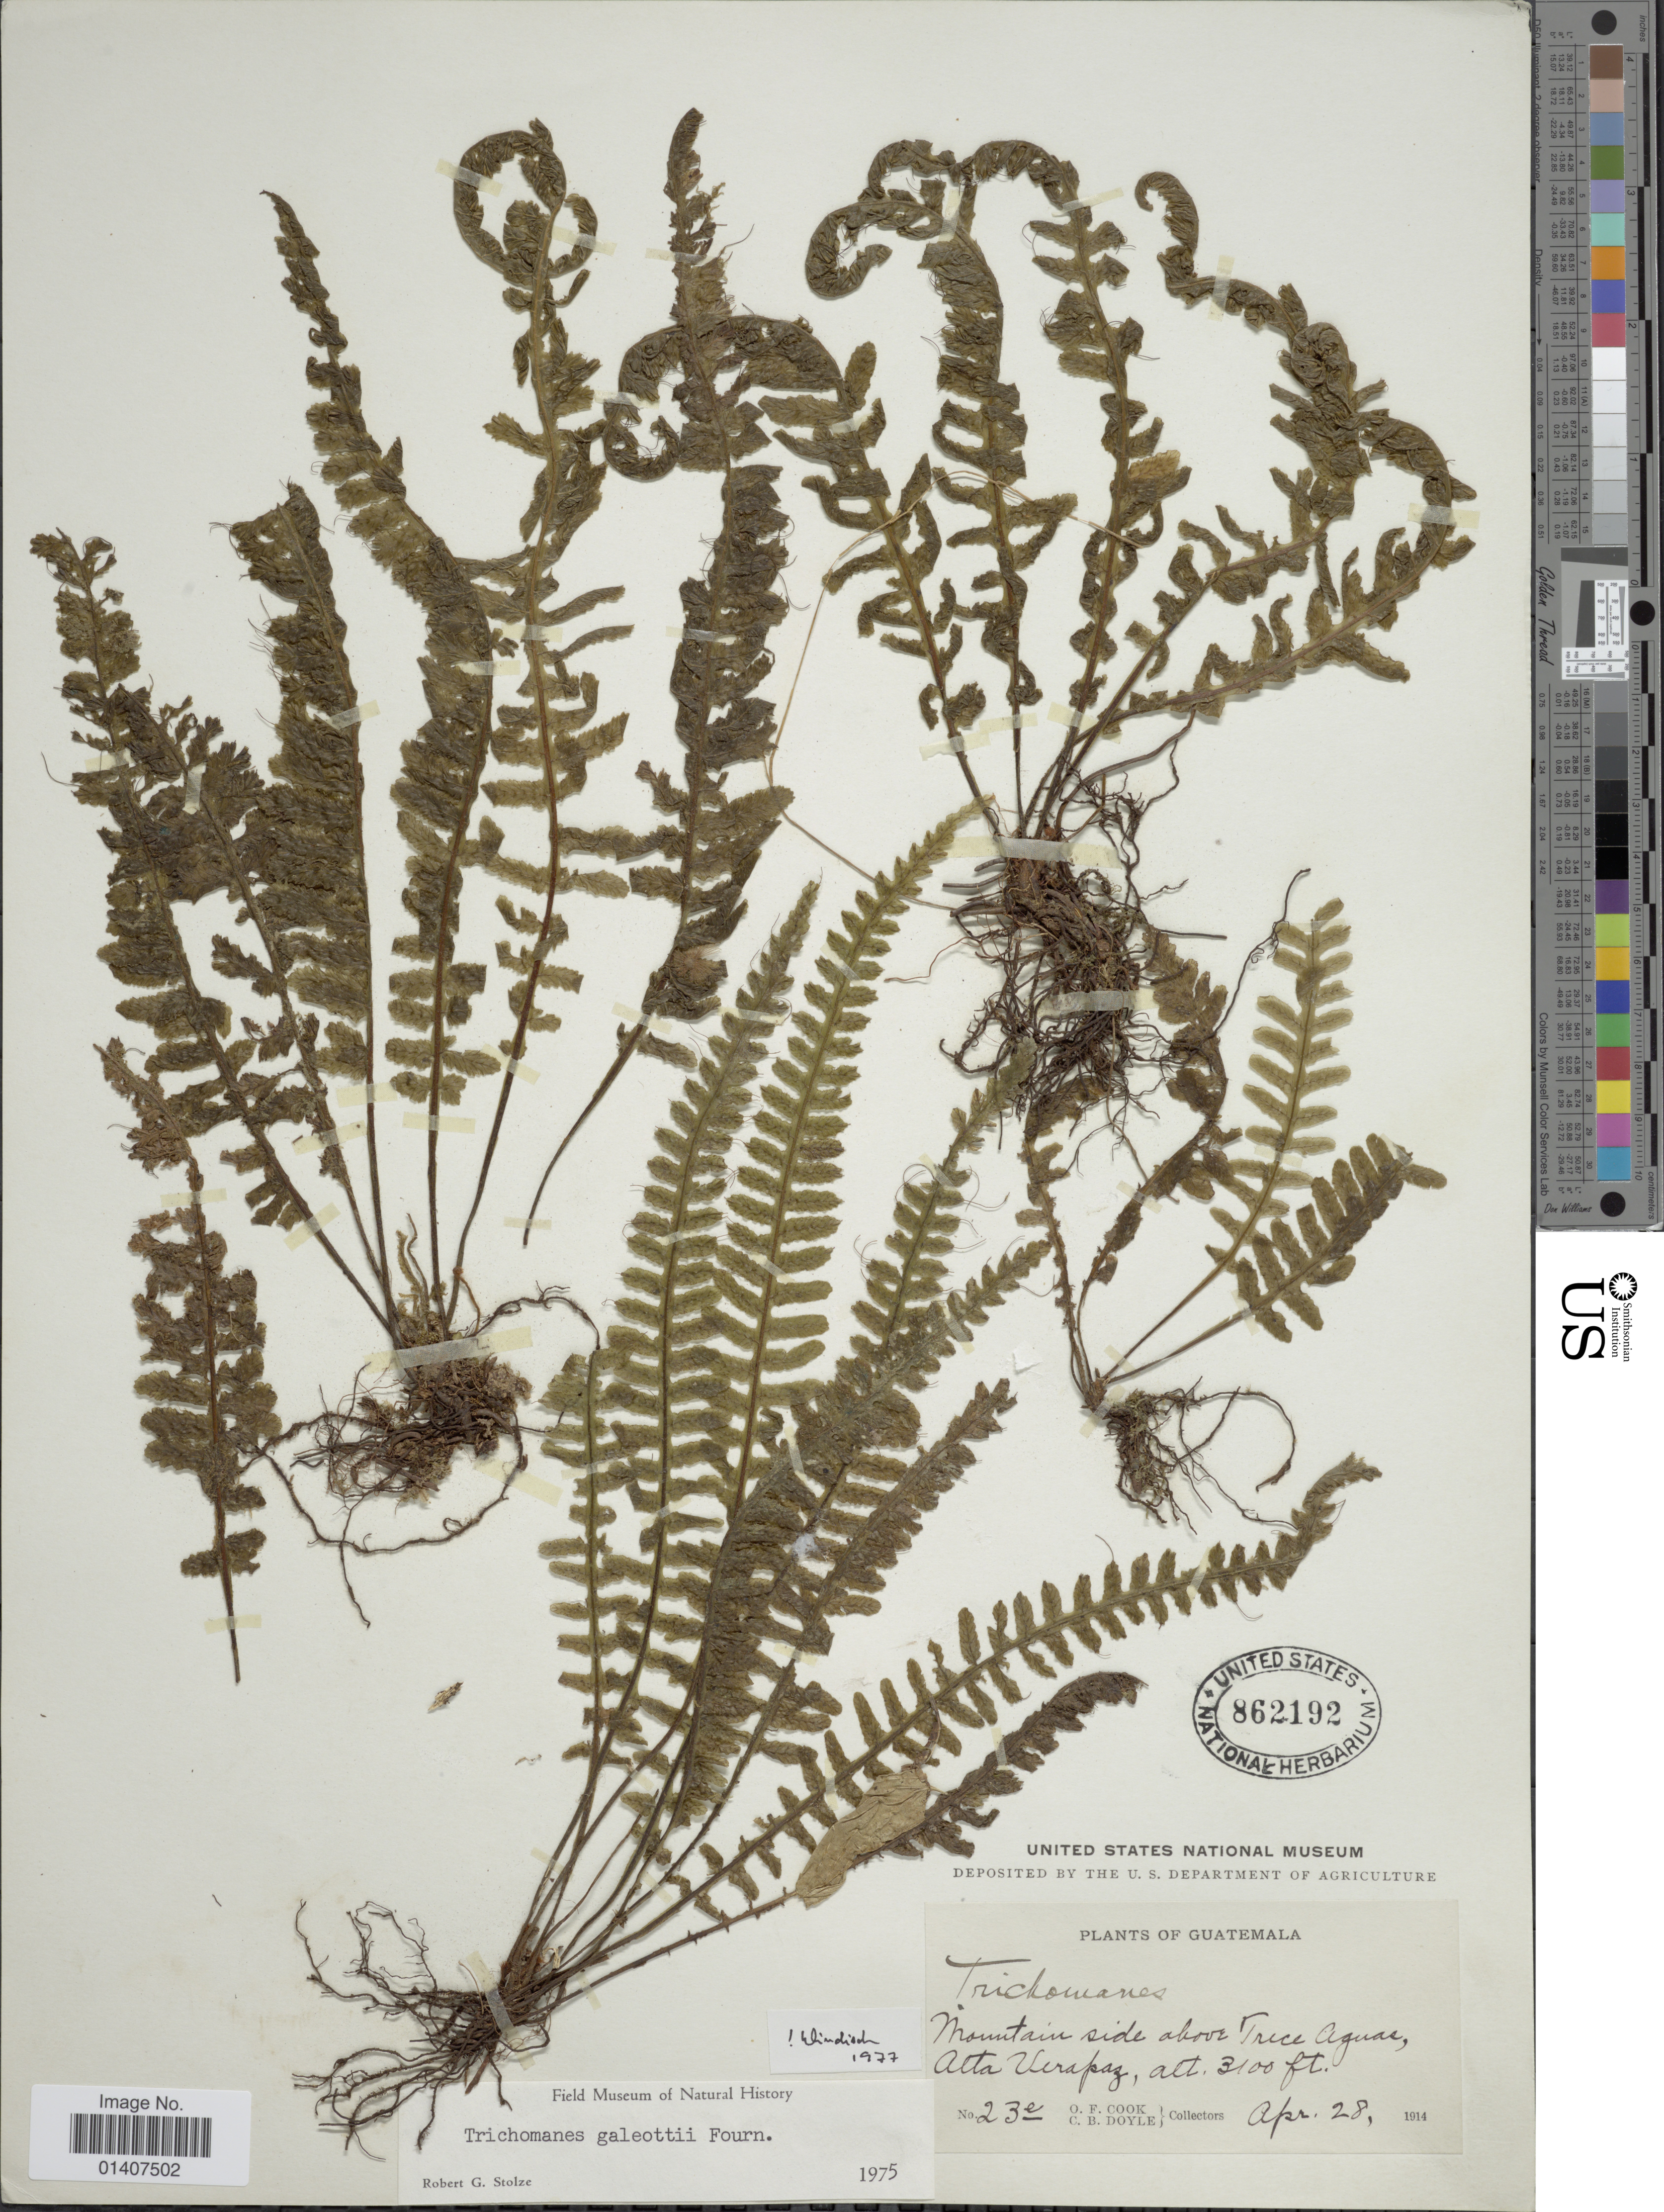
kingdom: Plantae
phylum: Tracheophyta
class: Polypodiopsida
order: Hymenophyllales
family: Hymenophyllaceae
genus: Trichomanes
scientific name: Trichomanes galeottii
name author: E. Fourn.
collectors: O. F. Cook & C. Doyle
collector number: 23e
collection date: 1914-04-28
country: Guatemala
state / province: Alta Verapaz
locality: Mountain side above Trece Aguas Alta Verapaz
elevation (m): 945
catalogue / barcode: US 862192